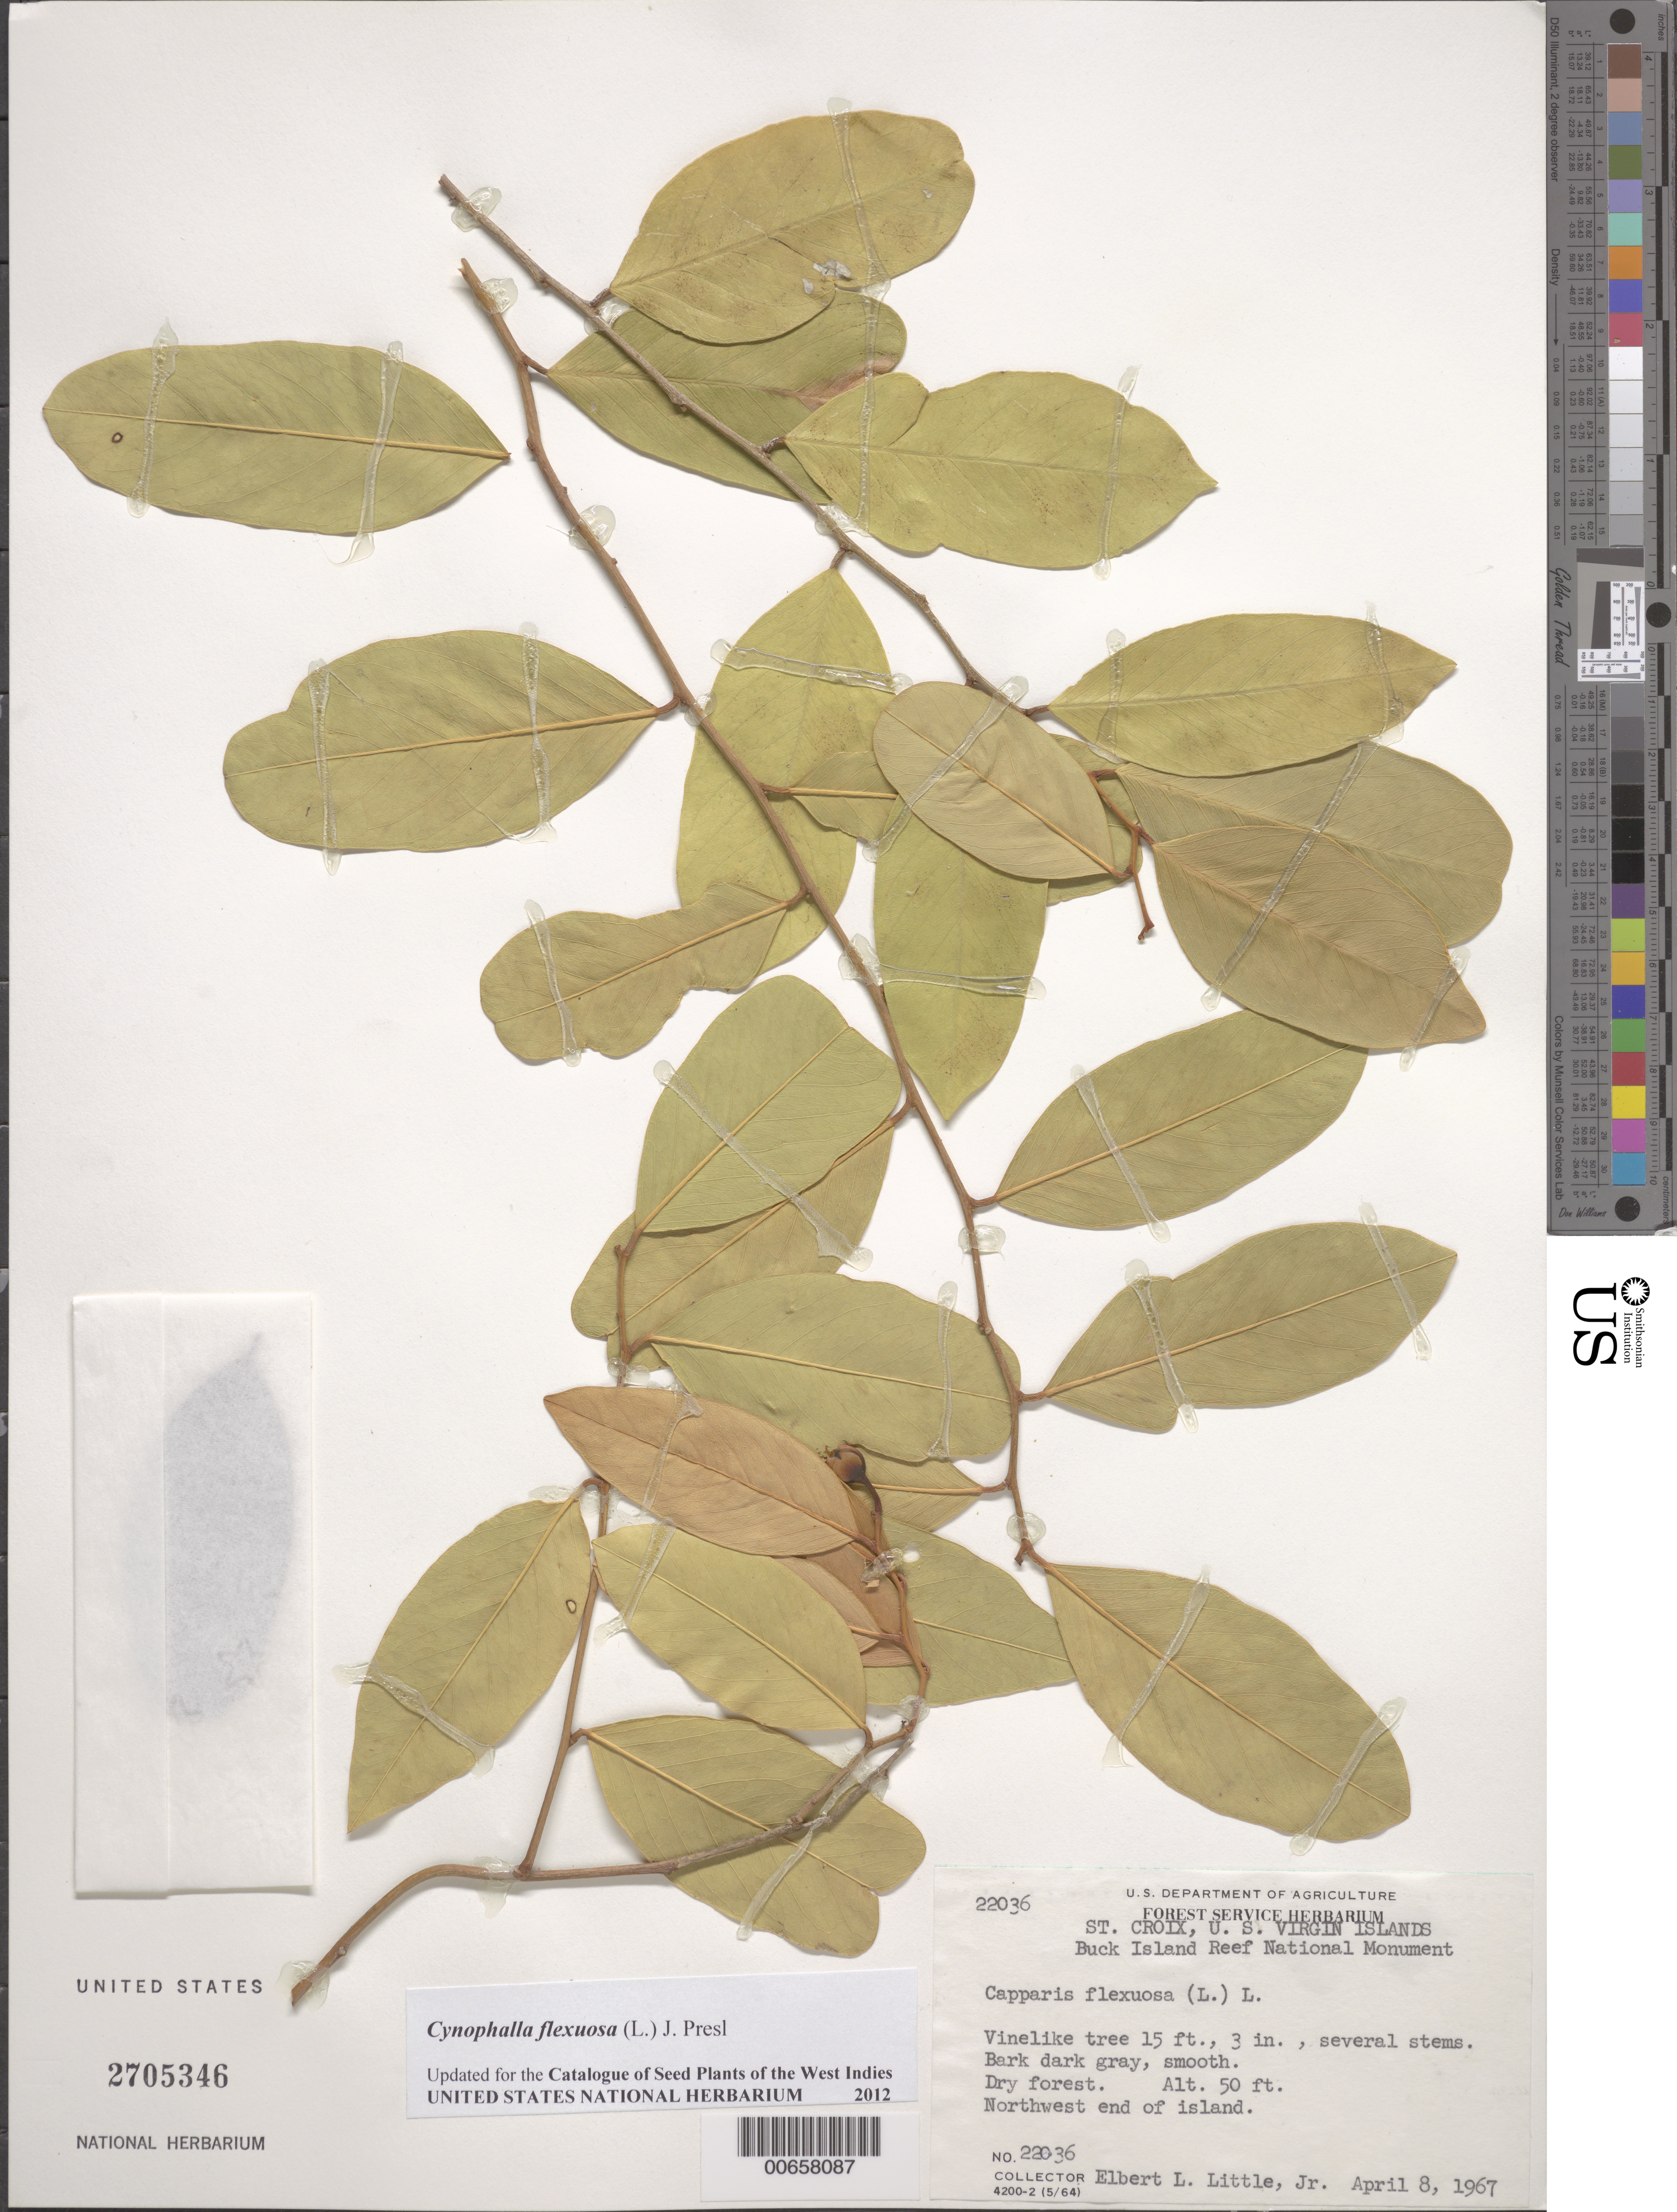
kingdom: Plantae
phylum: Tracheophyta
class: Magnoliopsida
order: Brassicales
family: Capparaceae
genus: Capparis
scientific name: Capparis flexuosa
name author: (L.) L.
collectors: E. L. Little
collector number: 22036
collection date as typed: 08 Apr 1967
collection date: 1967-04-08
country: U.S. Virgin Islands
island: Buck Island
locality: Buck Island Reef Natl. Monument; NW end of island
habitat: Dry forest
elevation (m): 15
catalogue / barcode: US 2705346